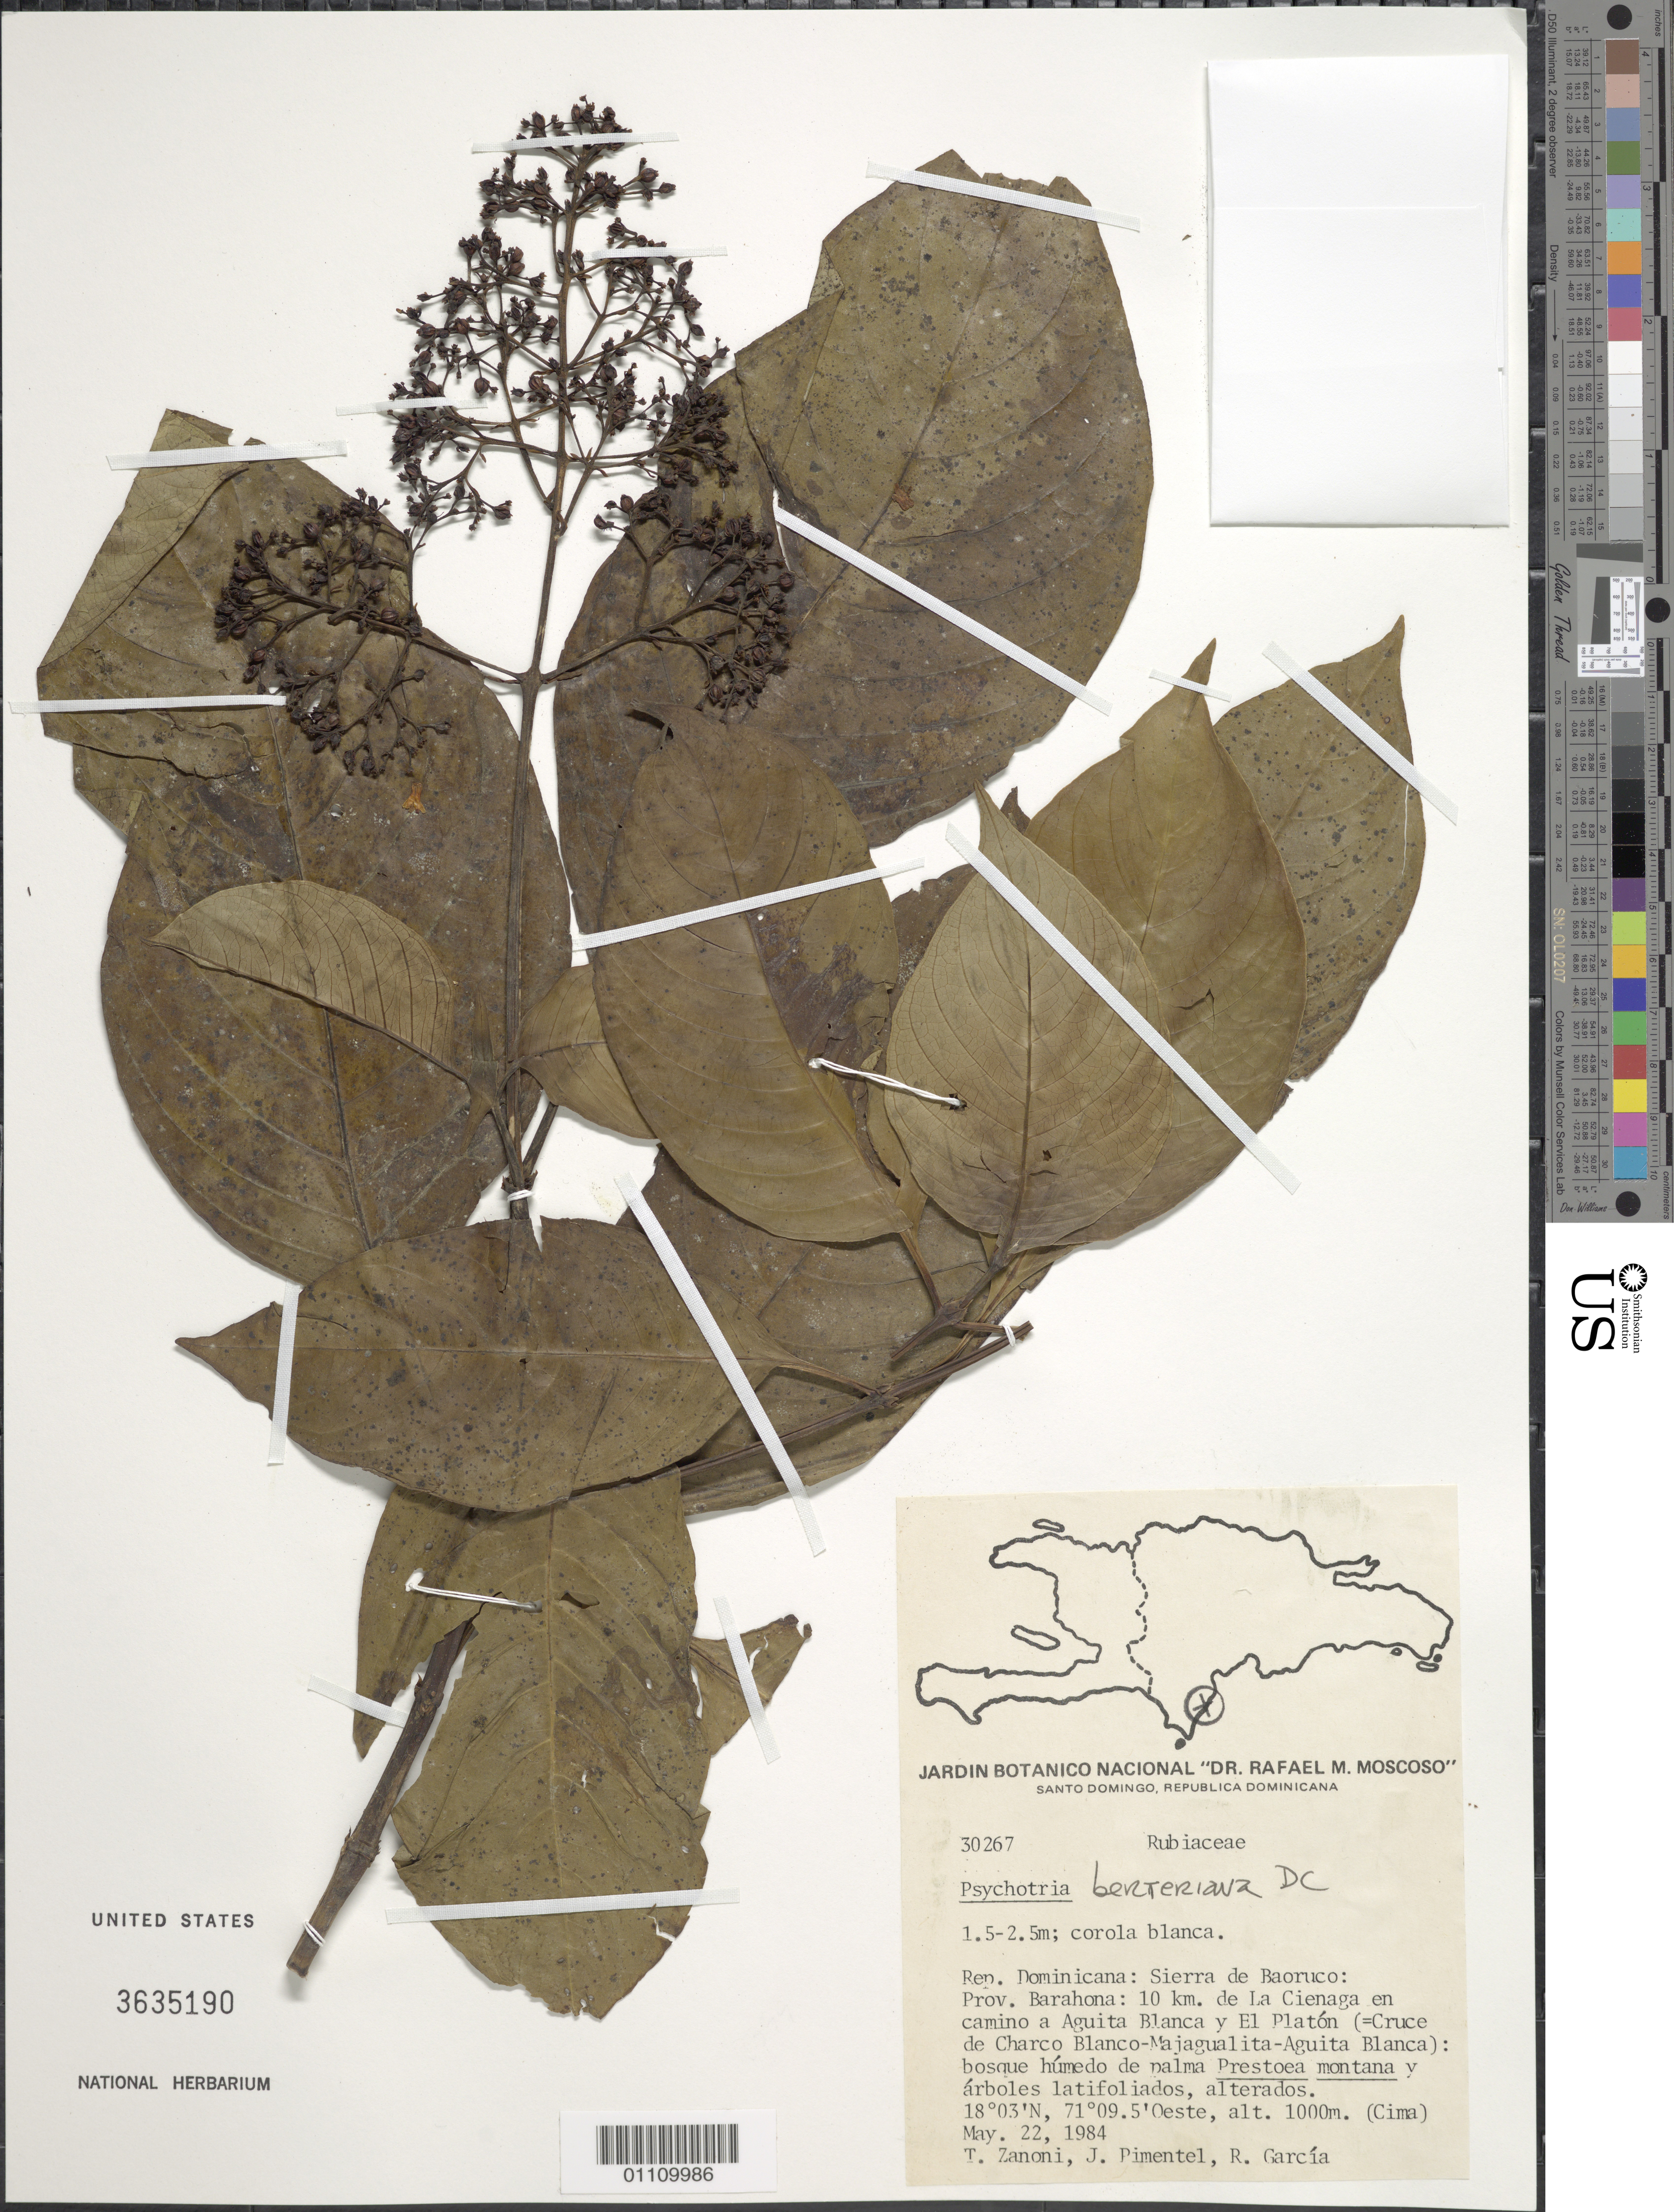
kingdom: Plantae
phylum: Tracheophyta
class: Magnoliopsida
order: Gentianales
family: Rubiaceae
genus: Psychotria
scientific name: Psychotria berteroana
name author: DC.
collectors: T. A. Zanoni, J. Pimentel & R. G. García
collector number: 30267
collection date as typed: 22 May 1984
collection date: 1984-05-22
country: Dominican Republic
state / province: Barahona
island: Hispaniola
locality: Sierra de Baoruco, 10 km de La Cienaga en camino a Aguita Blanca y El Platón (= Curce de Charco Blanco-Majagualita-Aguita Blanca)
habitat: Bosque húmedo de palma Prestoea montana y árboles latifoliados, alterados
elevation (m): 1000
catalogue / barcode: US 3635190